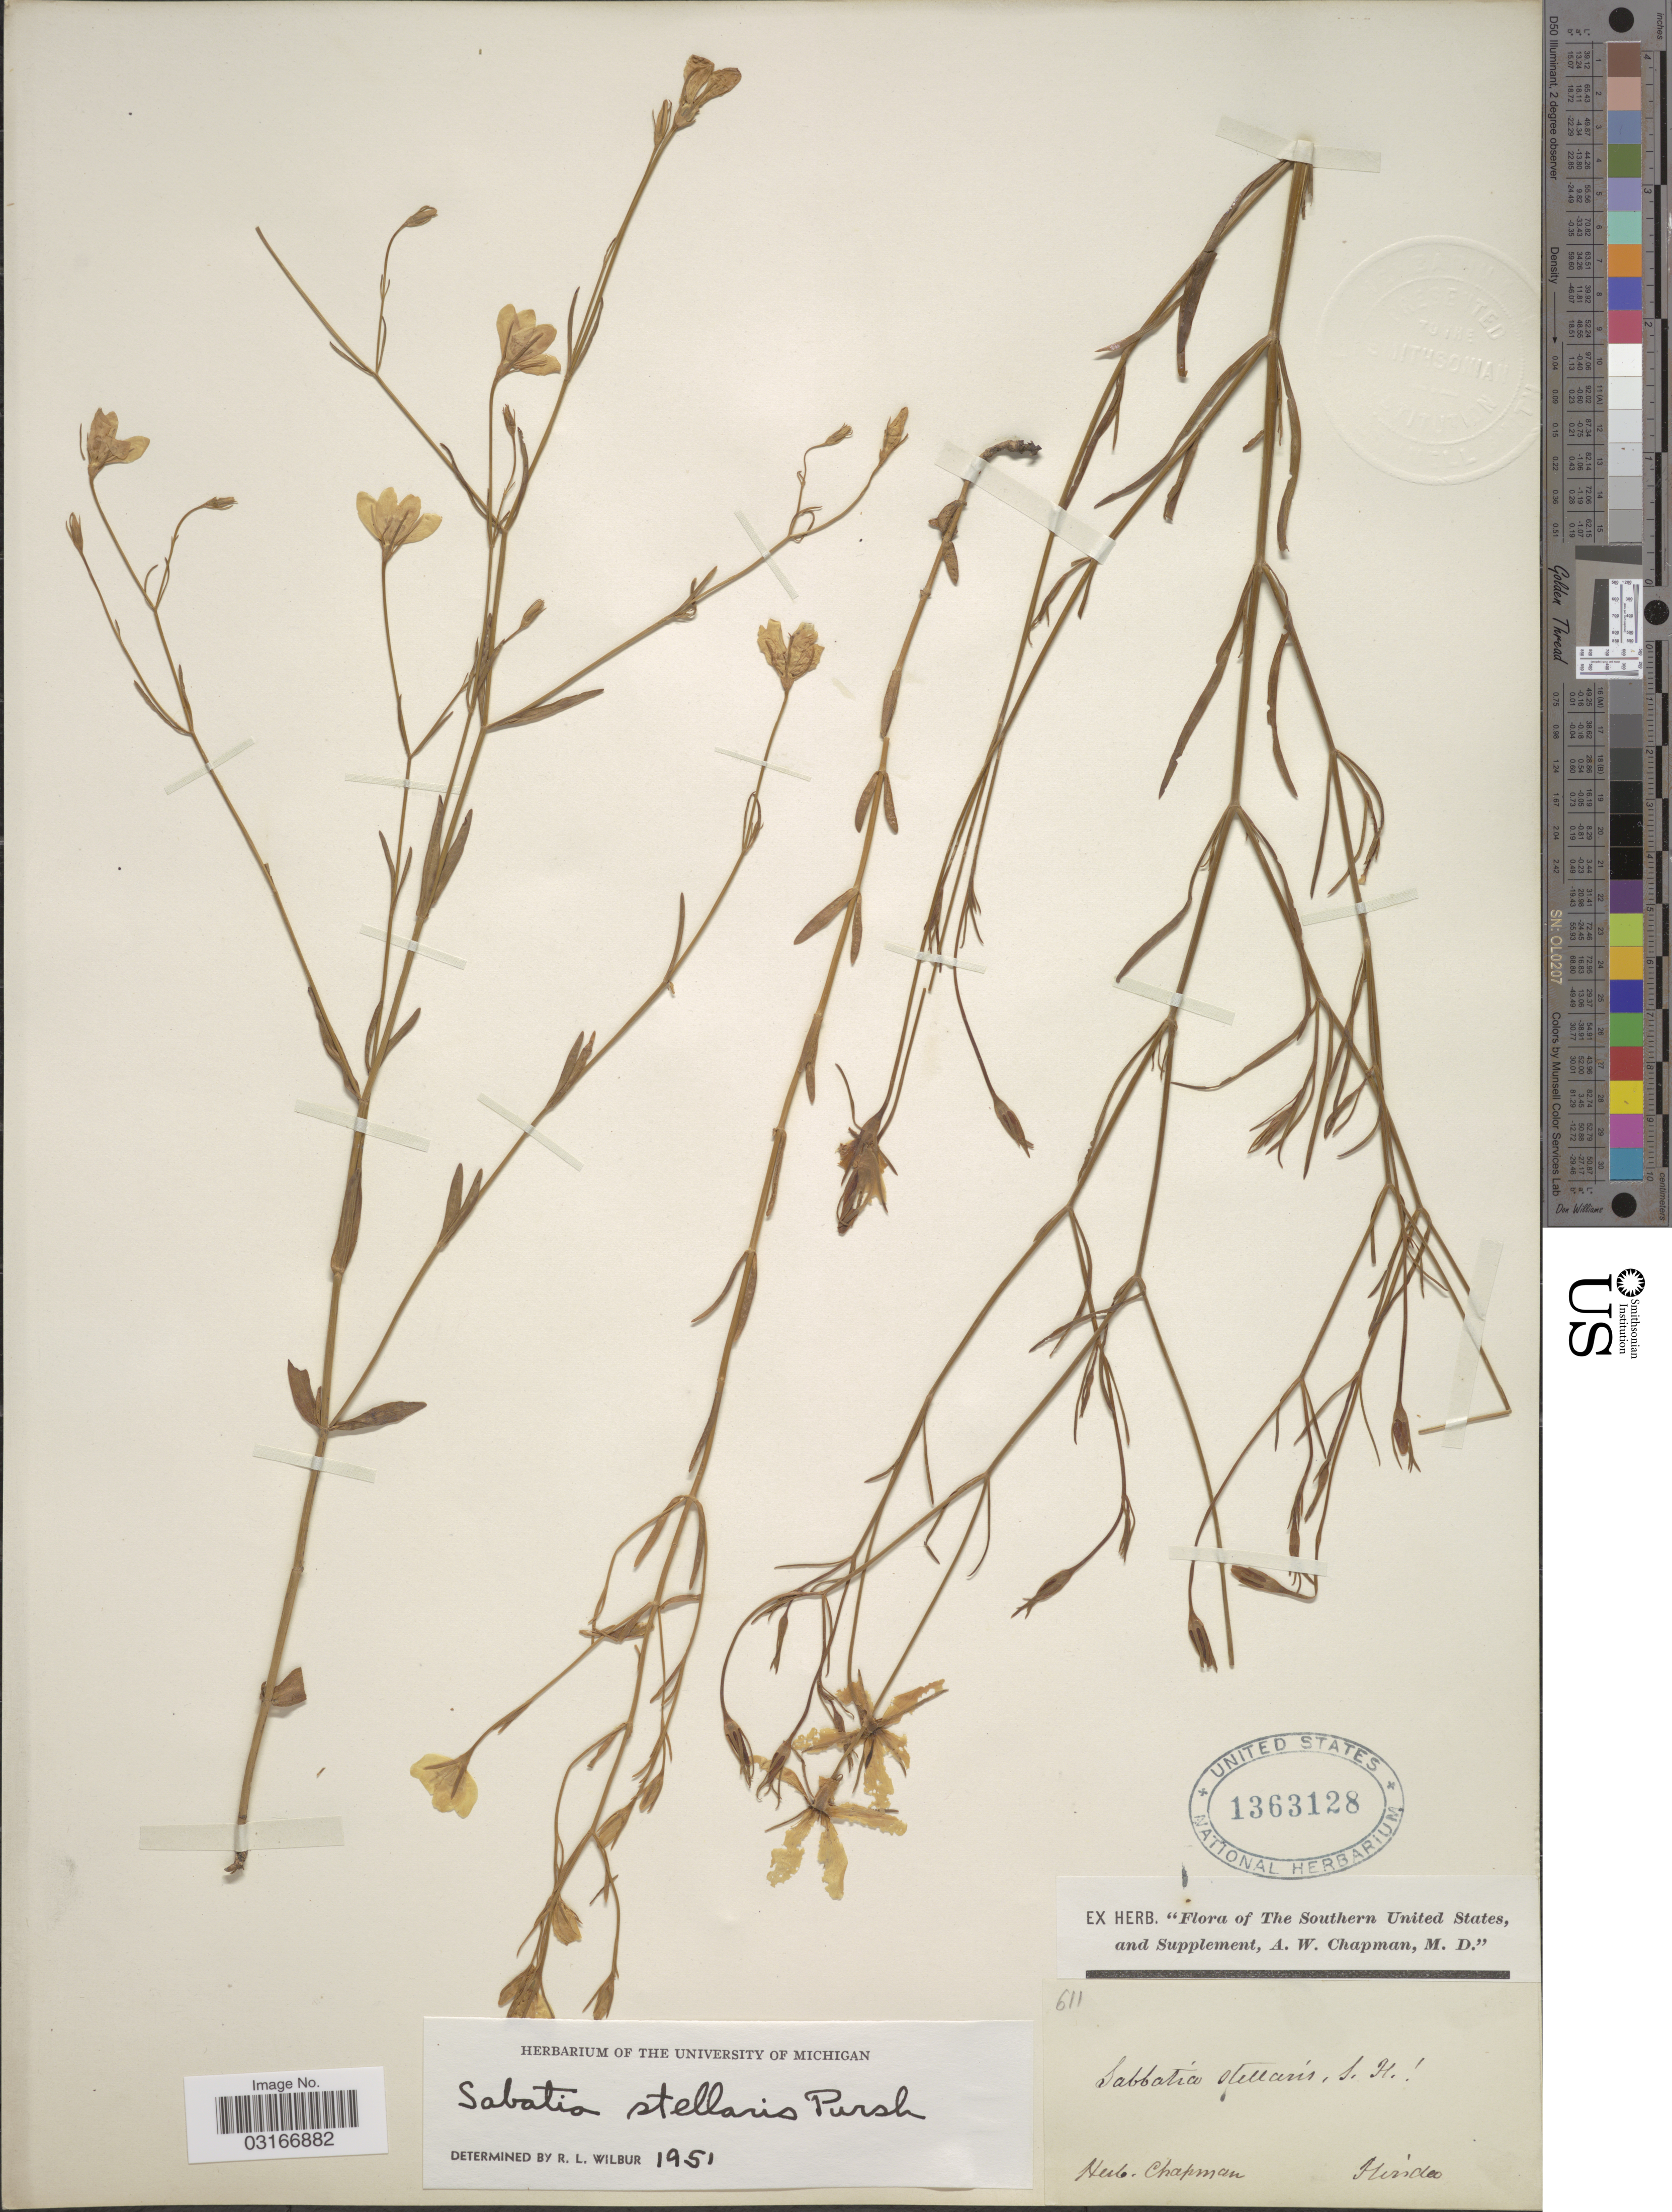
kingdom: Plantae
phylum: Tracheophyta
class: Magnoliopsida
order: Gentianales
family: Gentianaceae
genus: Sabatia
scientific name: Sabatia stellaris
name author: Pursh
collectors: ex herb. Chapman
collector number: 611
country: United States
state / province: Florida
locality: The Southern United States.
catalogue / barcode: US 1363128